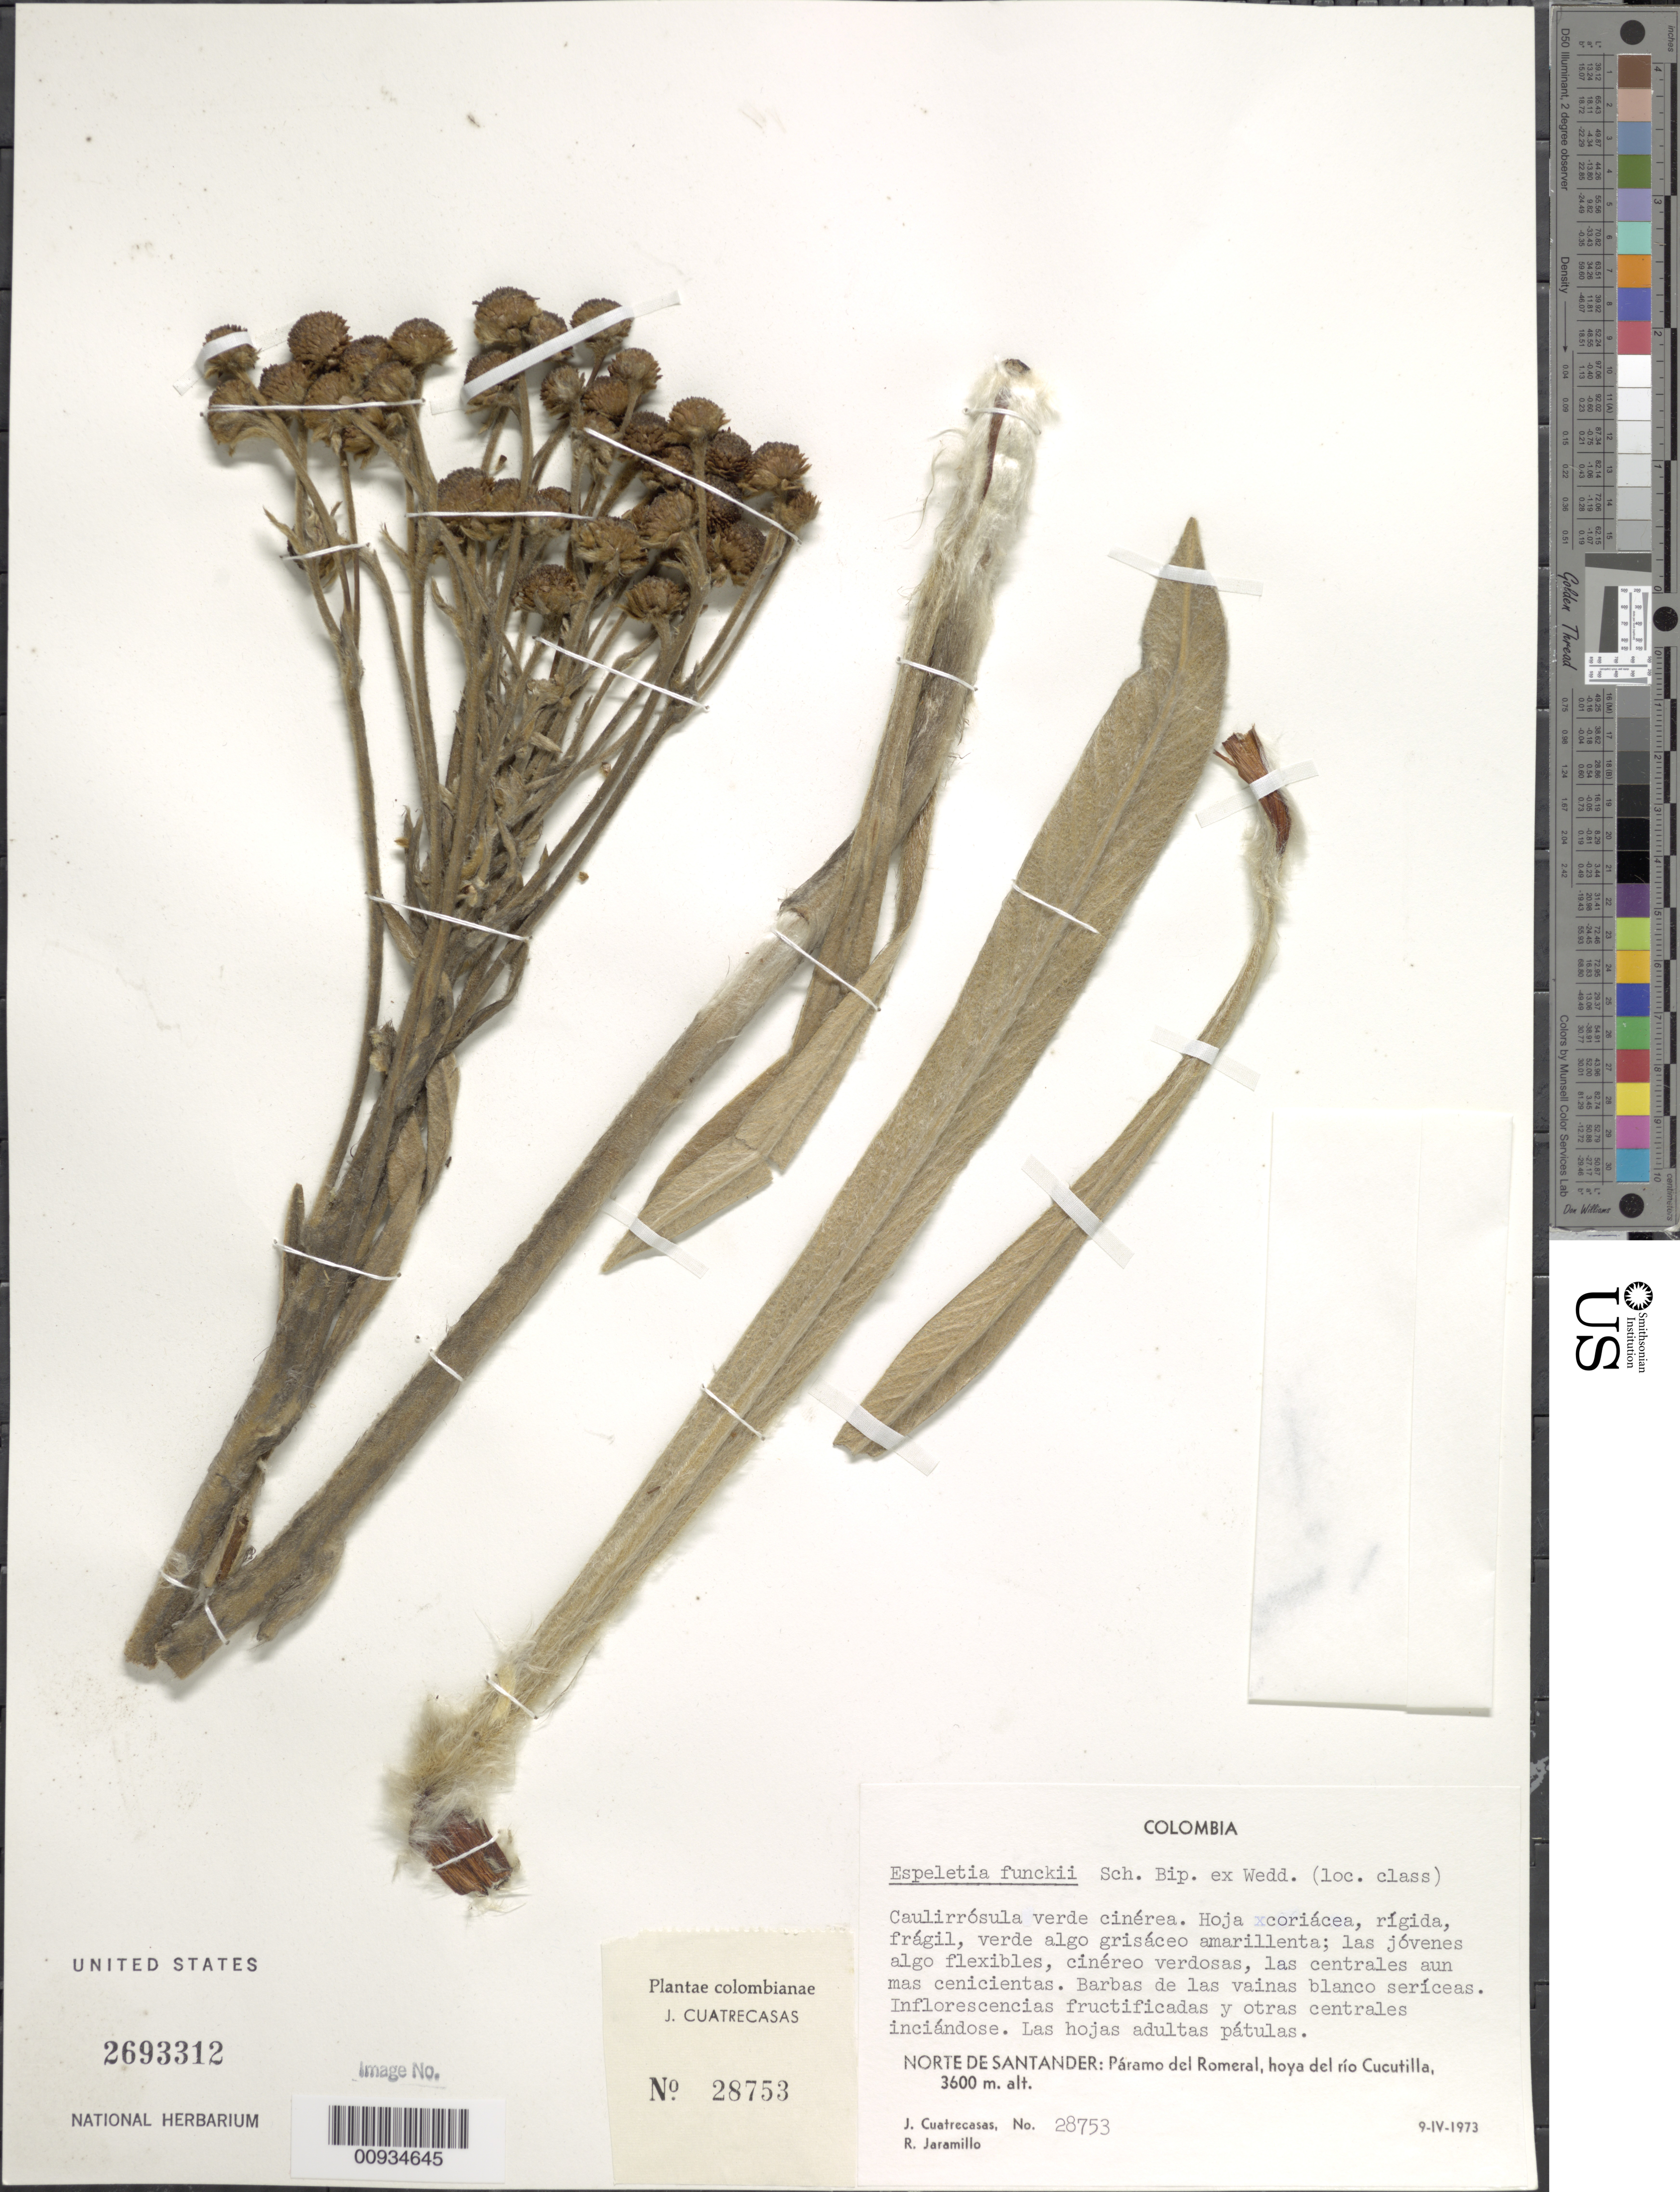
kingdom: Plantae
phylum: Tracheophyta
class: Magnoliopsida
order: Asterales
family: Asteraceae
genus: Espeletiopsis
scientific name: Espeletiopsis funckii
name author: (Sch. Bip. ex Wedd.) Cuatrec.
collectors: J. Cuatrecasas & R. Jaramillo M.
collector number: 28753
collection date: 1973-04-09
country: Colombia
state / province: Norte de Santander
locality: Norte de Santander: Paramo del Romeral, hjoya del rio Cucutilla,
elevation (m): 3600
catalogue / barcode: US 2693312